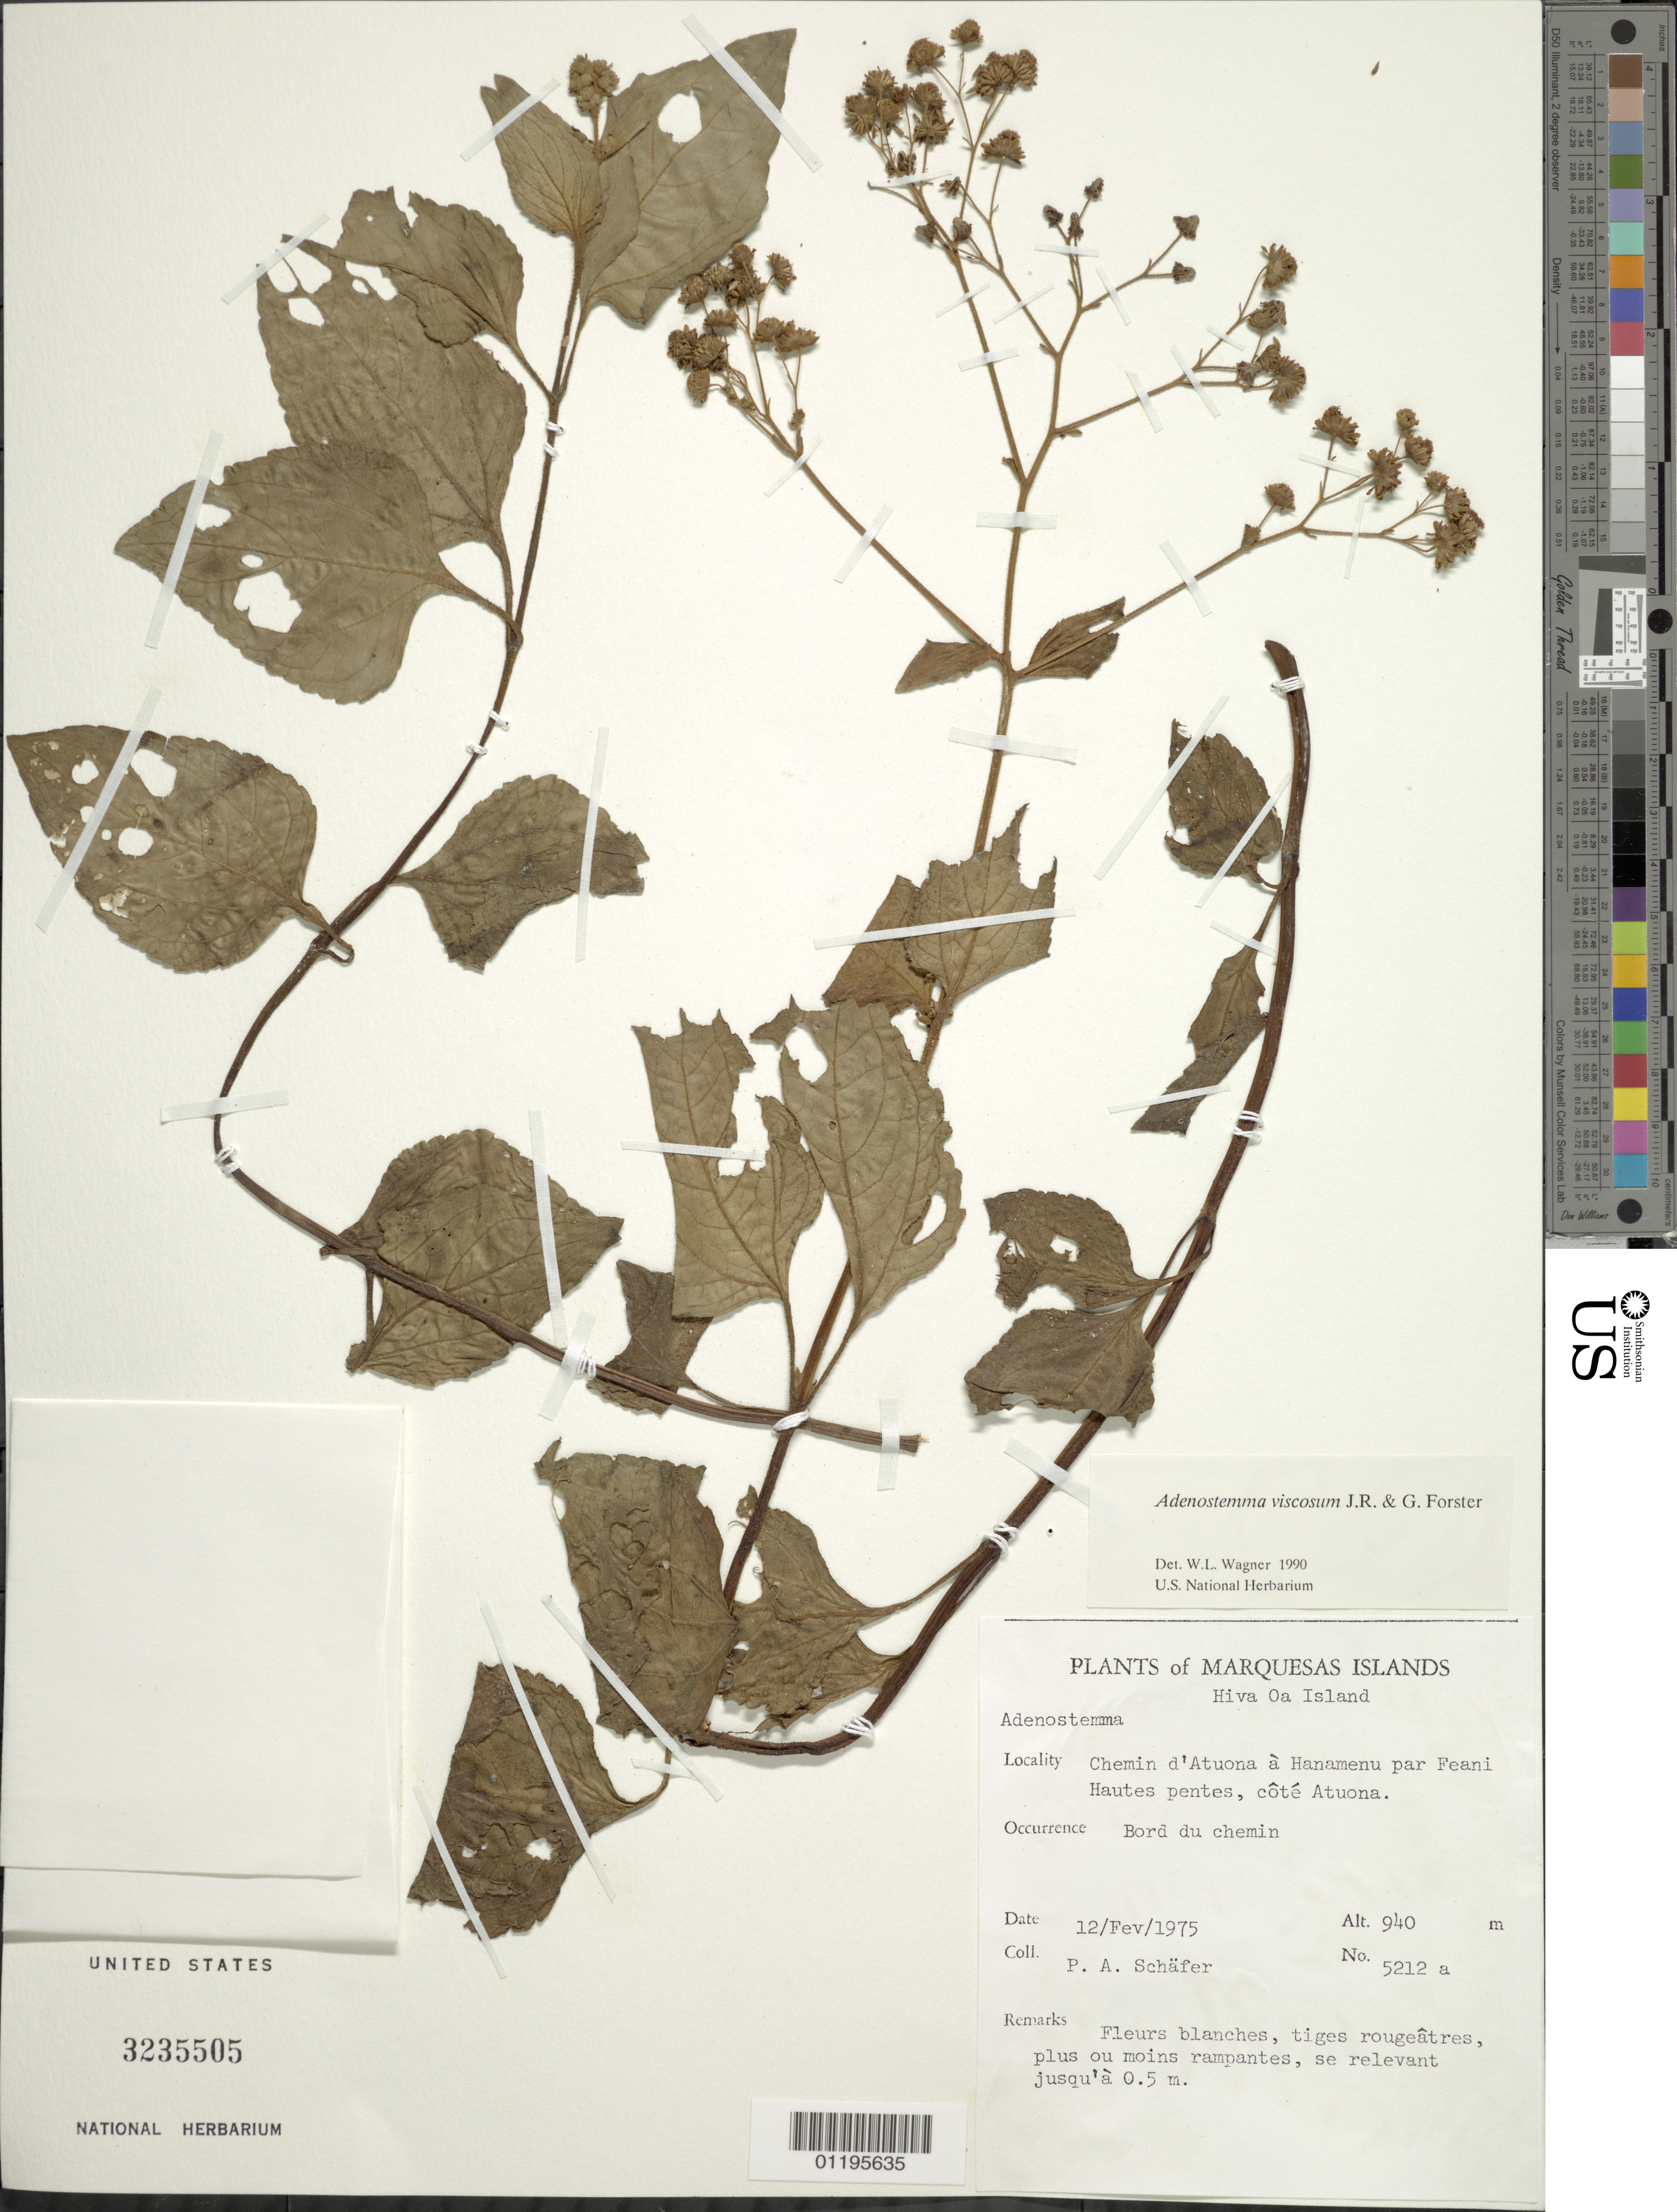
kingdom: Plantae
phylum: Tracheophyta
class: Magnoliopsida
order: Asterales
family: Asteraceae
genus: Adenostemma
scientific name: Adenostemma viscosum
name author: J.R. Forst. & G. Forst.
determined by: Wagner, W. L., (BOT), Smithsonian Institution - National Museum of Natural History (UNITED STATES)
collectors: P. A. Schäfer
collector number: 5212A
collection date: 1975-02-12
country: French Polynesia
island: Hiva Oa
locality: Chemin d'Atuona à Hanamenu par Feani hautes pentes, côté Atuona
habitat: Bord du chemin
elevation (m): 940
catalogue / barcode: US 3235505